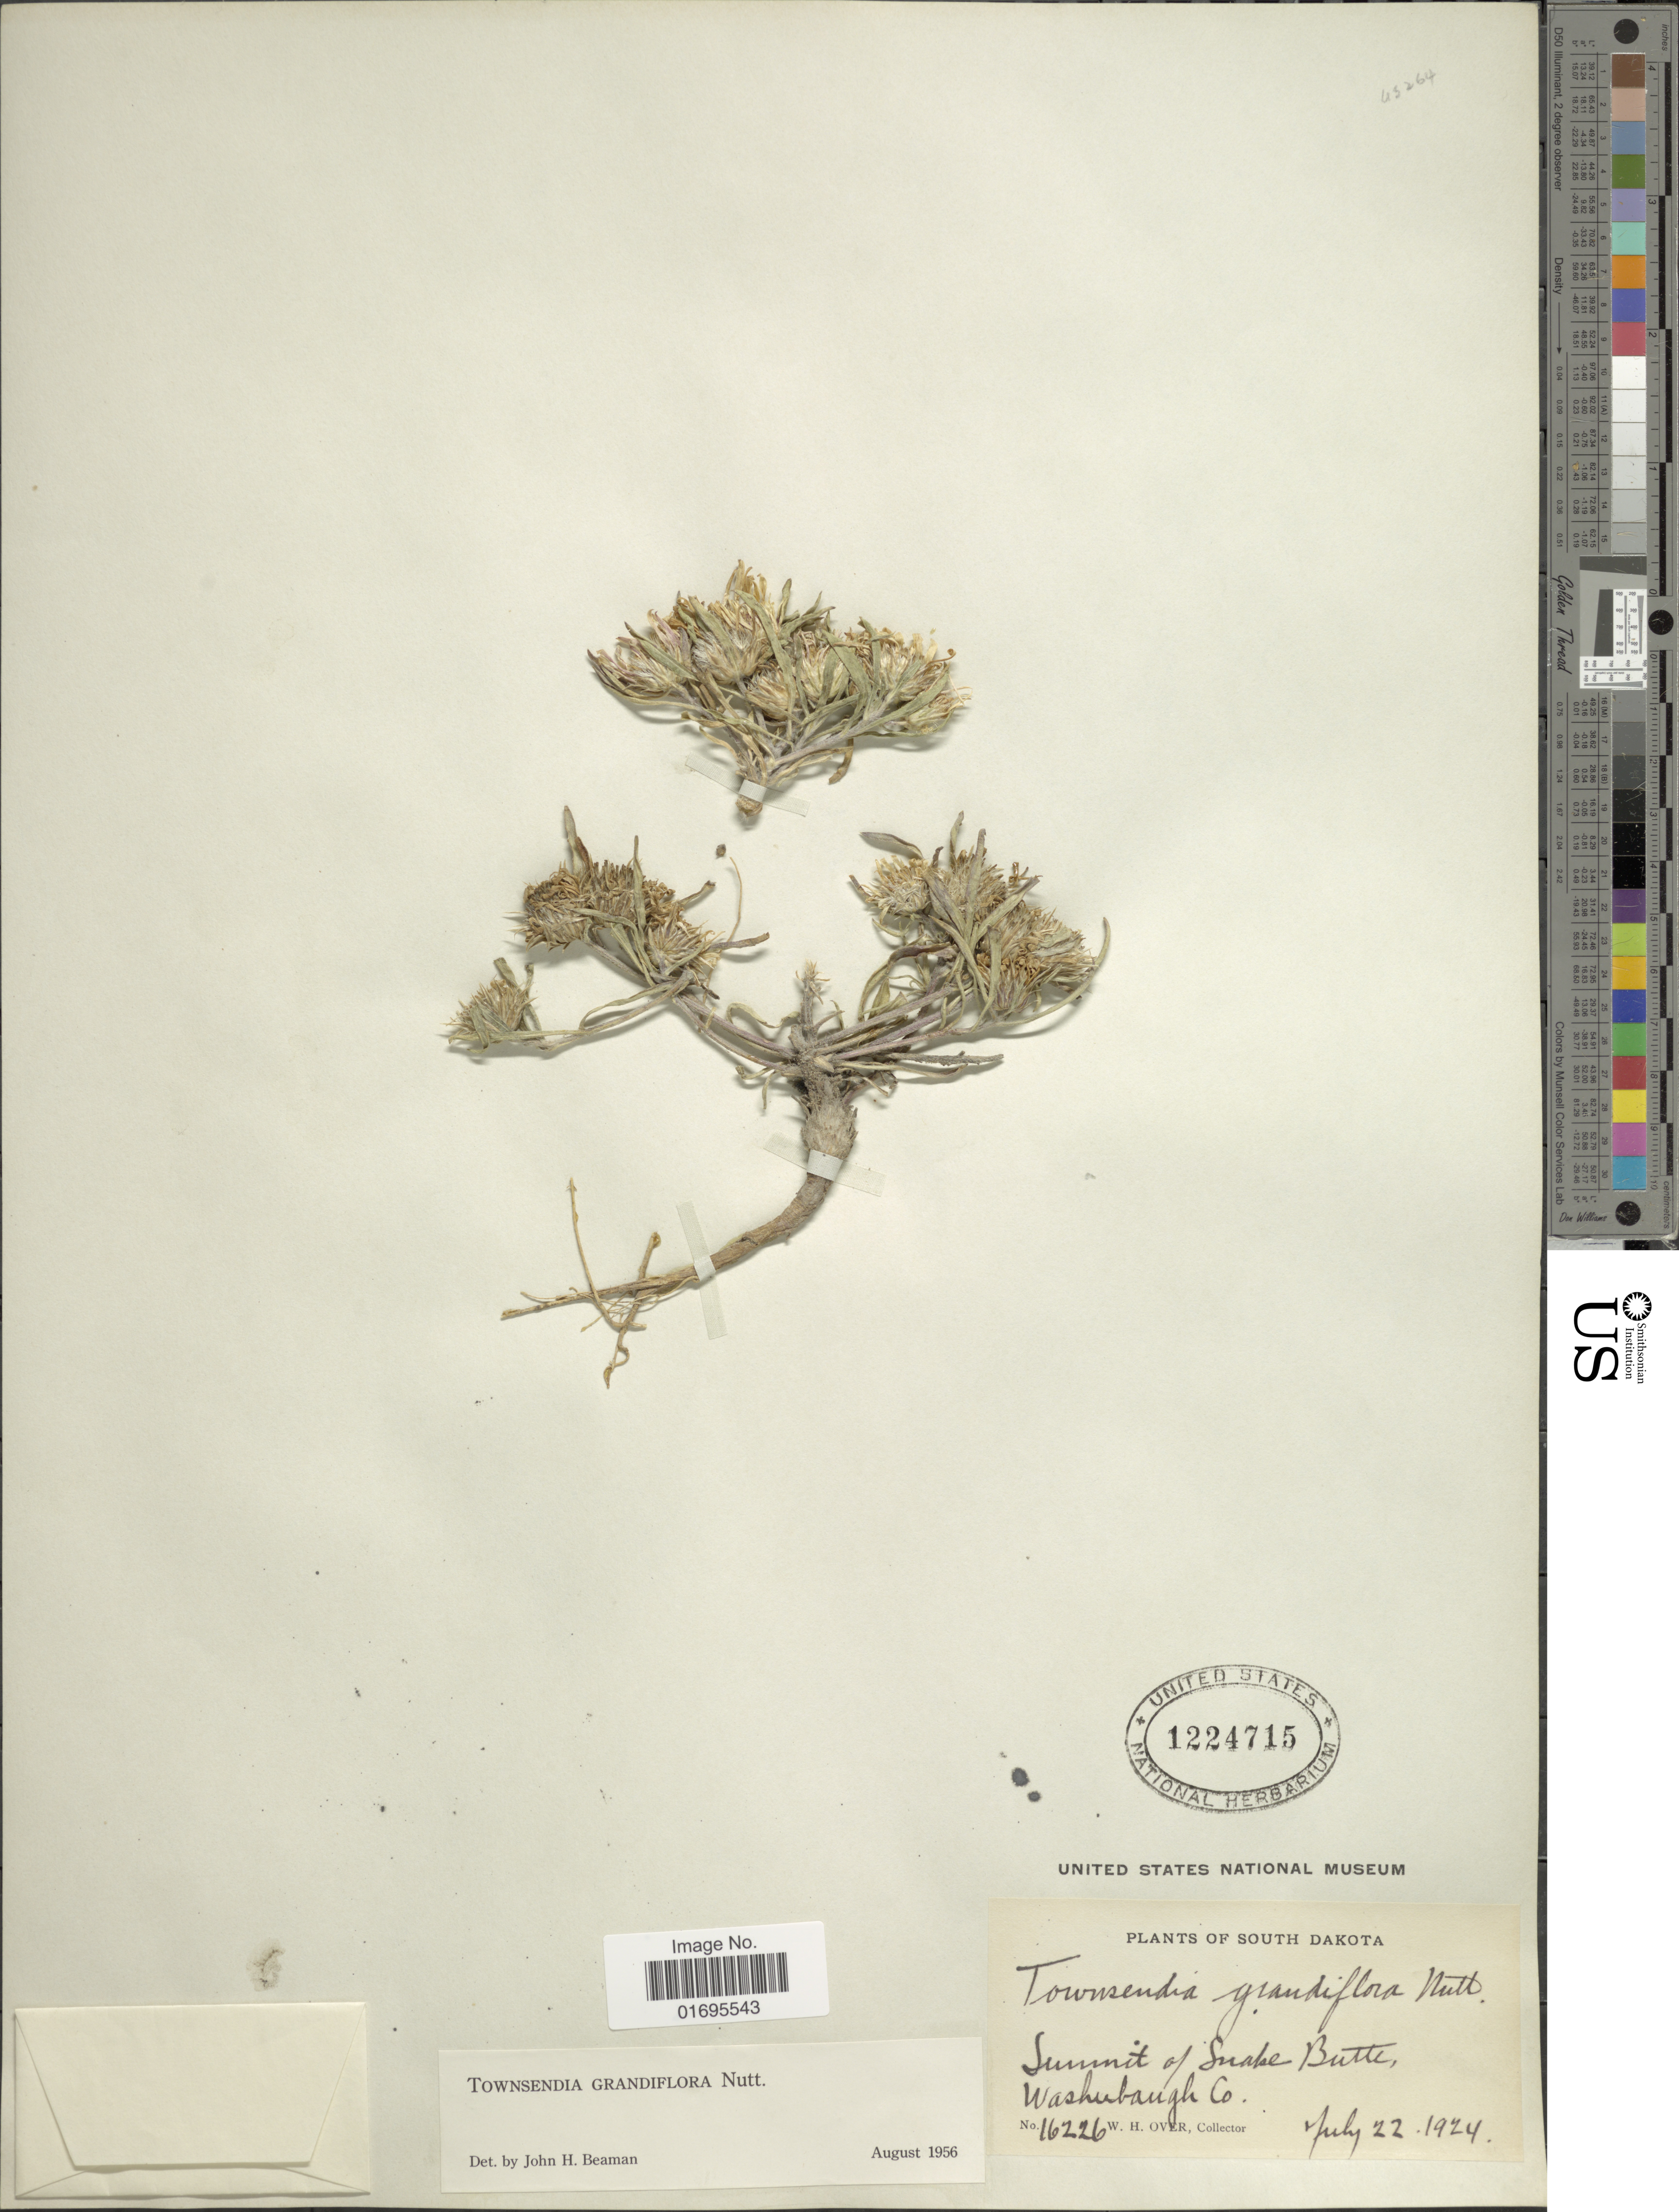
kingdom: Plantae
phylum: Tracheophyta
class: Magnoliopsida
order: Asterales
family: Asteraceae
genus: Townsendia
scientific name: Townsendia grandiflora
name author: Nutt.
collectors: W. Over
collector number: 16226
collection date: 1924-07-22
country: United States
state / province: South Dakota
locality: Summit of Snake Butte, Washubaugh Co.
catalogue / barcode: US 1224715